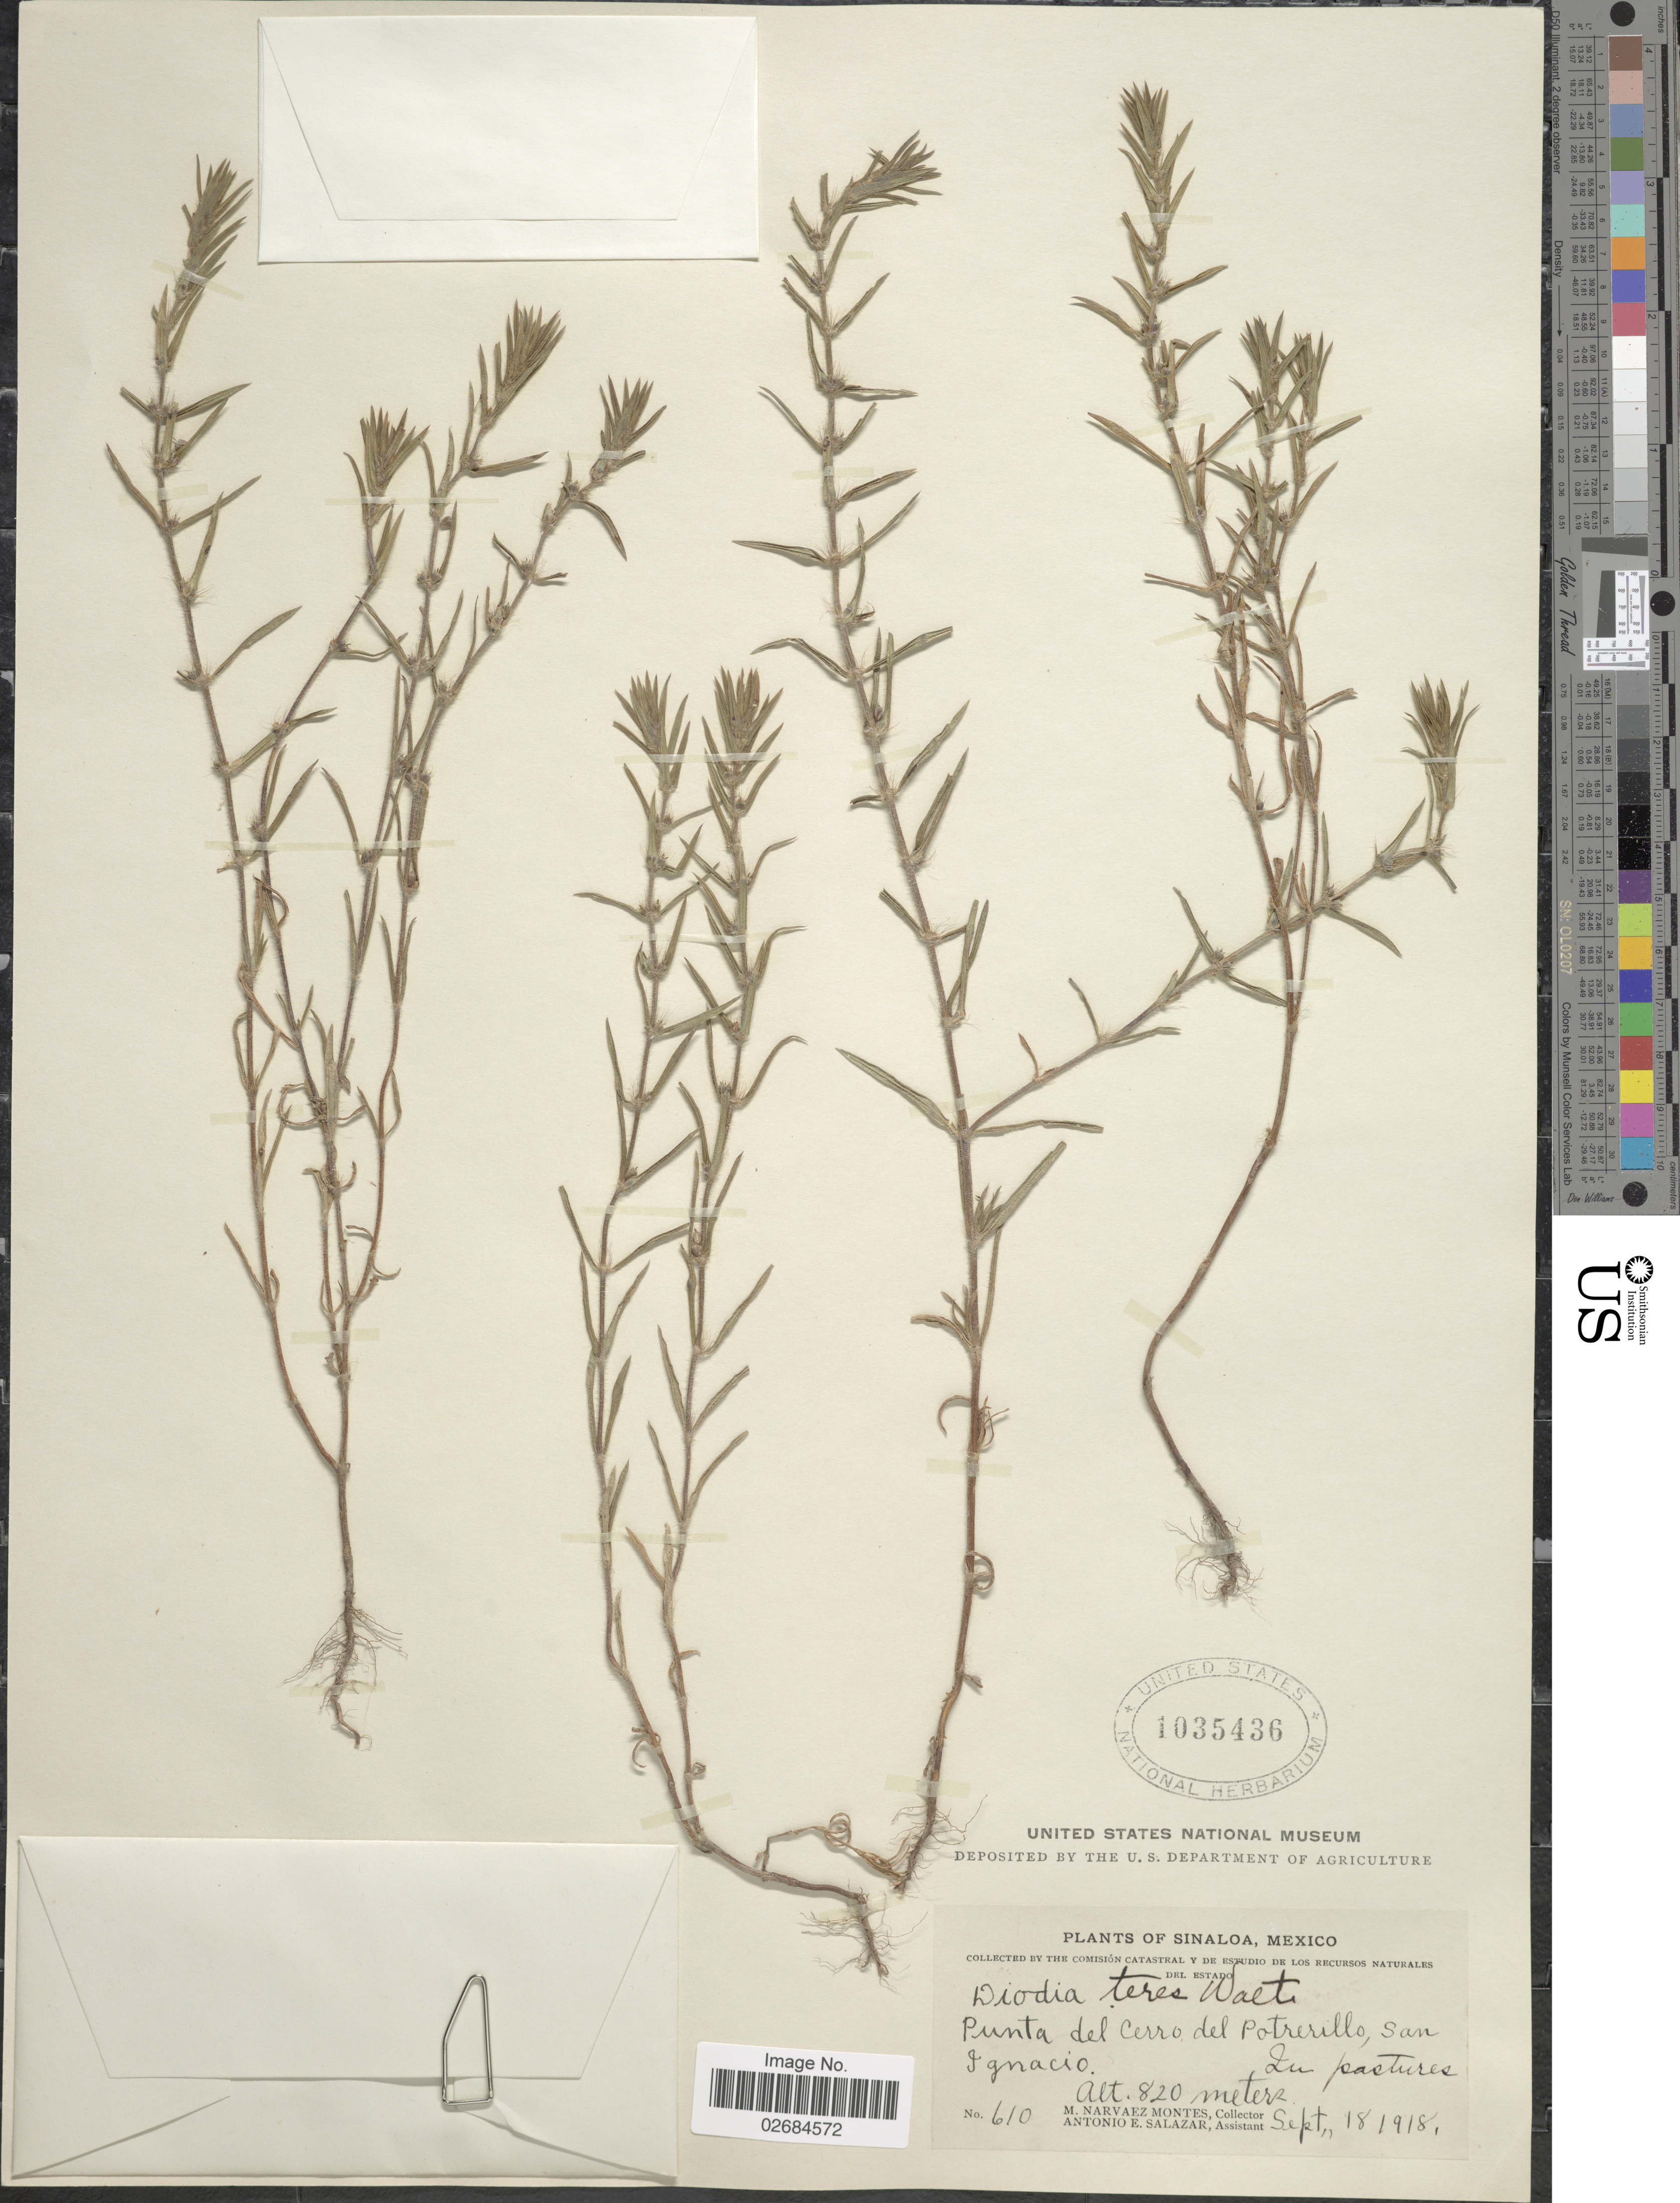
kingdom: Plantae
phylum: Tracheophyta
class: Magnoliopsida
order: Gentianales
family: Rubiaceae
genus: Diodia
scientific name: Diodia teres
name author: Walter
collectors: M. Narvaez-Montes & A. E. Salazar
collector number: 610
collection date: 1918-09-18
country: Mexico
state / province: Sinaloa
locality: Punta del Cerro del Potrerillo, San Ignacio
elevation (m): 820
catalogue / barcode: US 1035436